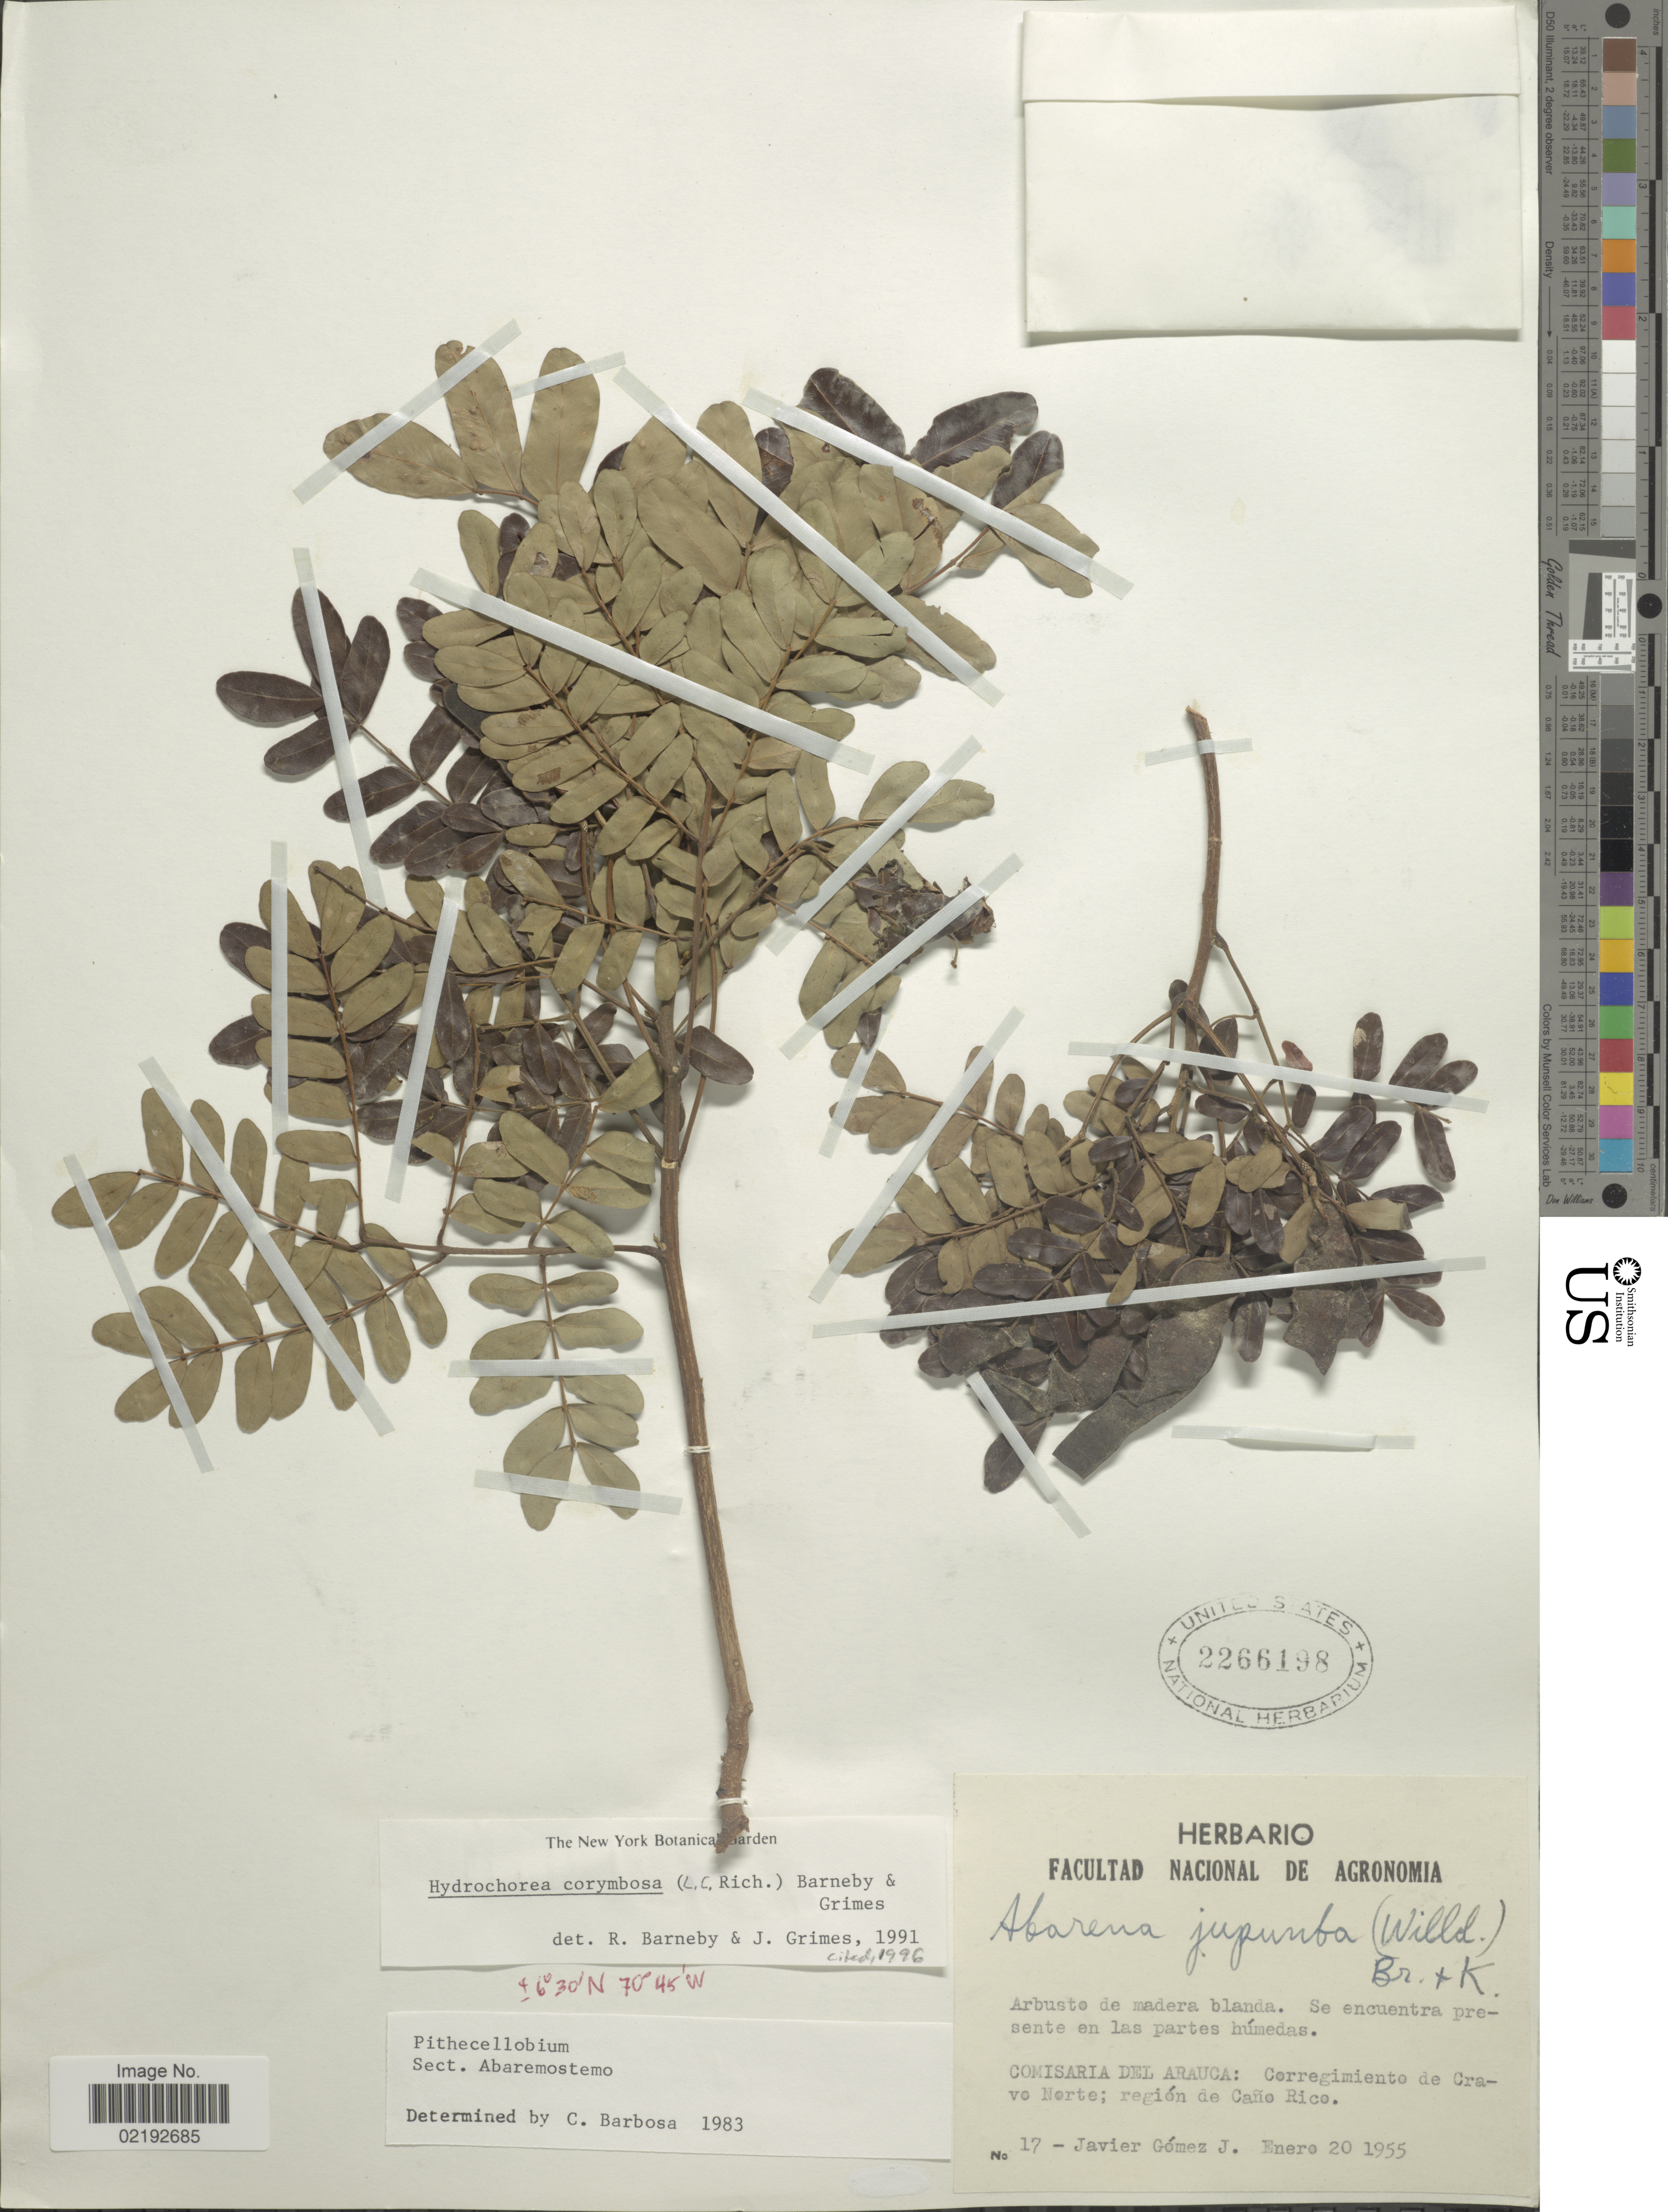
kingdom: Plantae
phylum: Tracheophyta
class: Magnoliopsida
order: Fabales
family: Fabaceae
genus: Hydrochorea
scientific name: Hydrochorea corymbosa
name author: (Rich.) Barneby & J.W. Grimes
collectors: G. Javier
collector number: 17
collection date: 1955-01-20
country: Colombia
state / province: Arauca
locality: Corregimiento de Cravo Norte, region de Cano Rico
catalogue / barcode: US 2266198